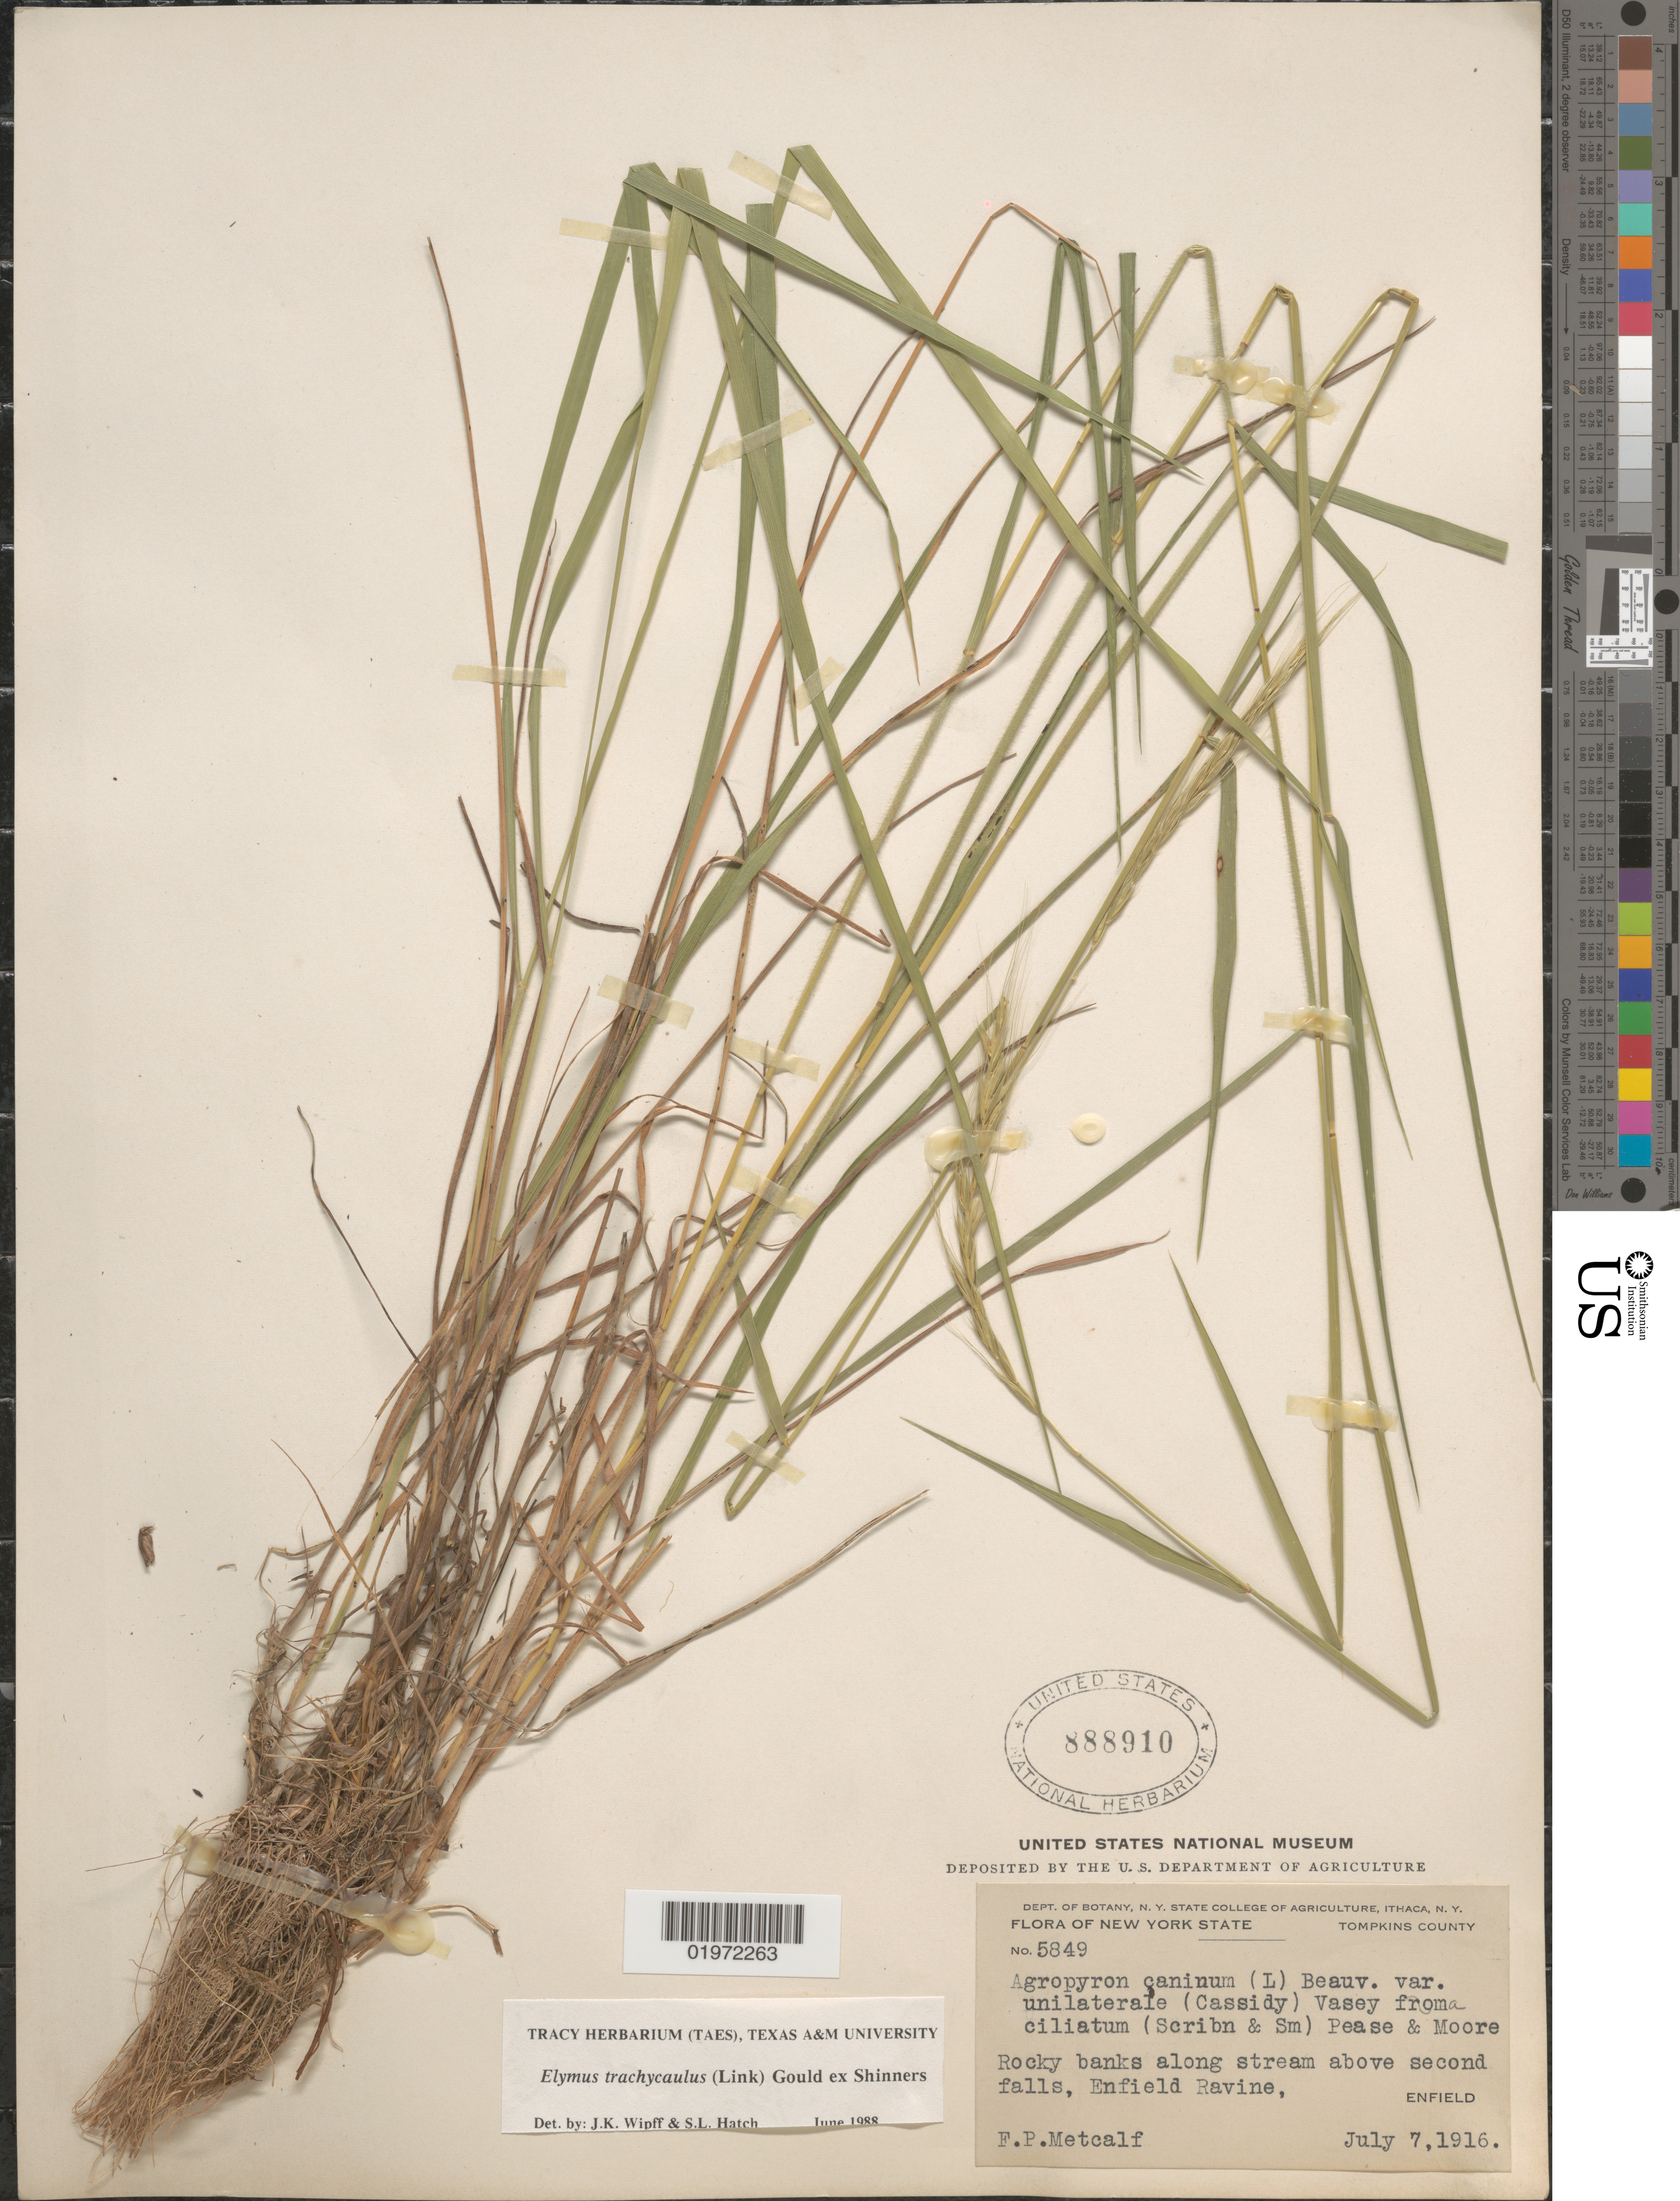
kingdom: Plantae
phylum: Tracheophyta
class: Liliopsida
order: Poales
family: Poaceae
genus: Elymus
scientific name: Elymus trachycaulus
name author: (Link) Gould ex Shinners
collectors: F. Metcalf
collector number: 5849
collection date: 1916-07-07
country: United States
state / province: New York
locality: Tompkins County. Rocky banks along stream above second falls, Enfield Ravine, Enfield.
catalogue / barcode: US 888910